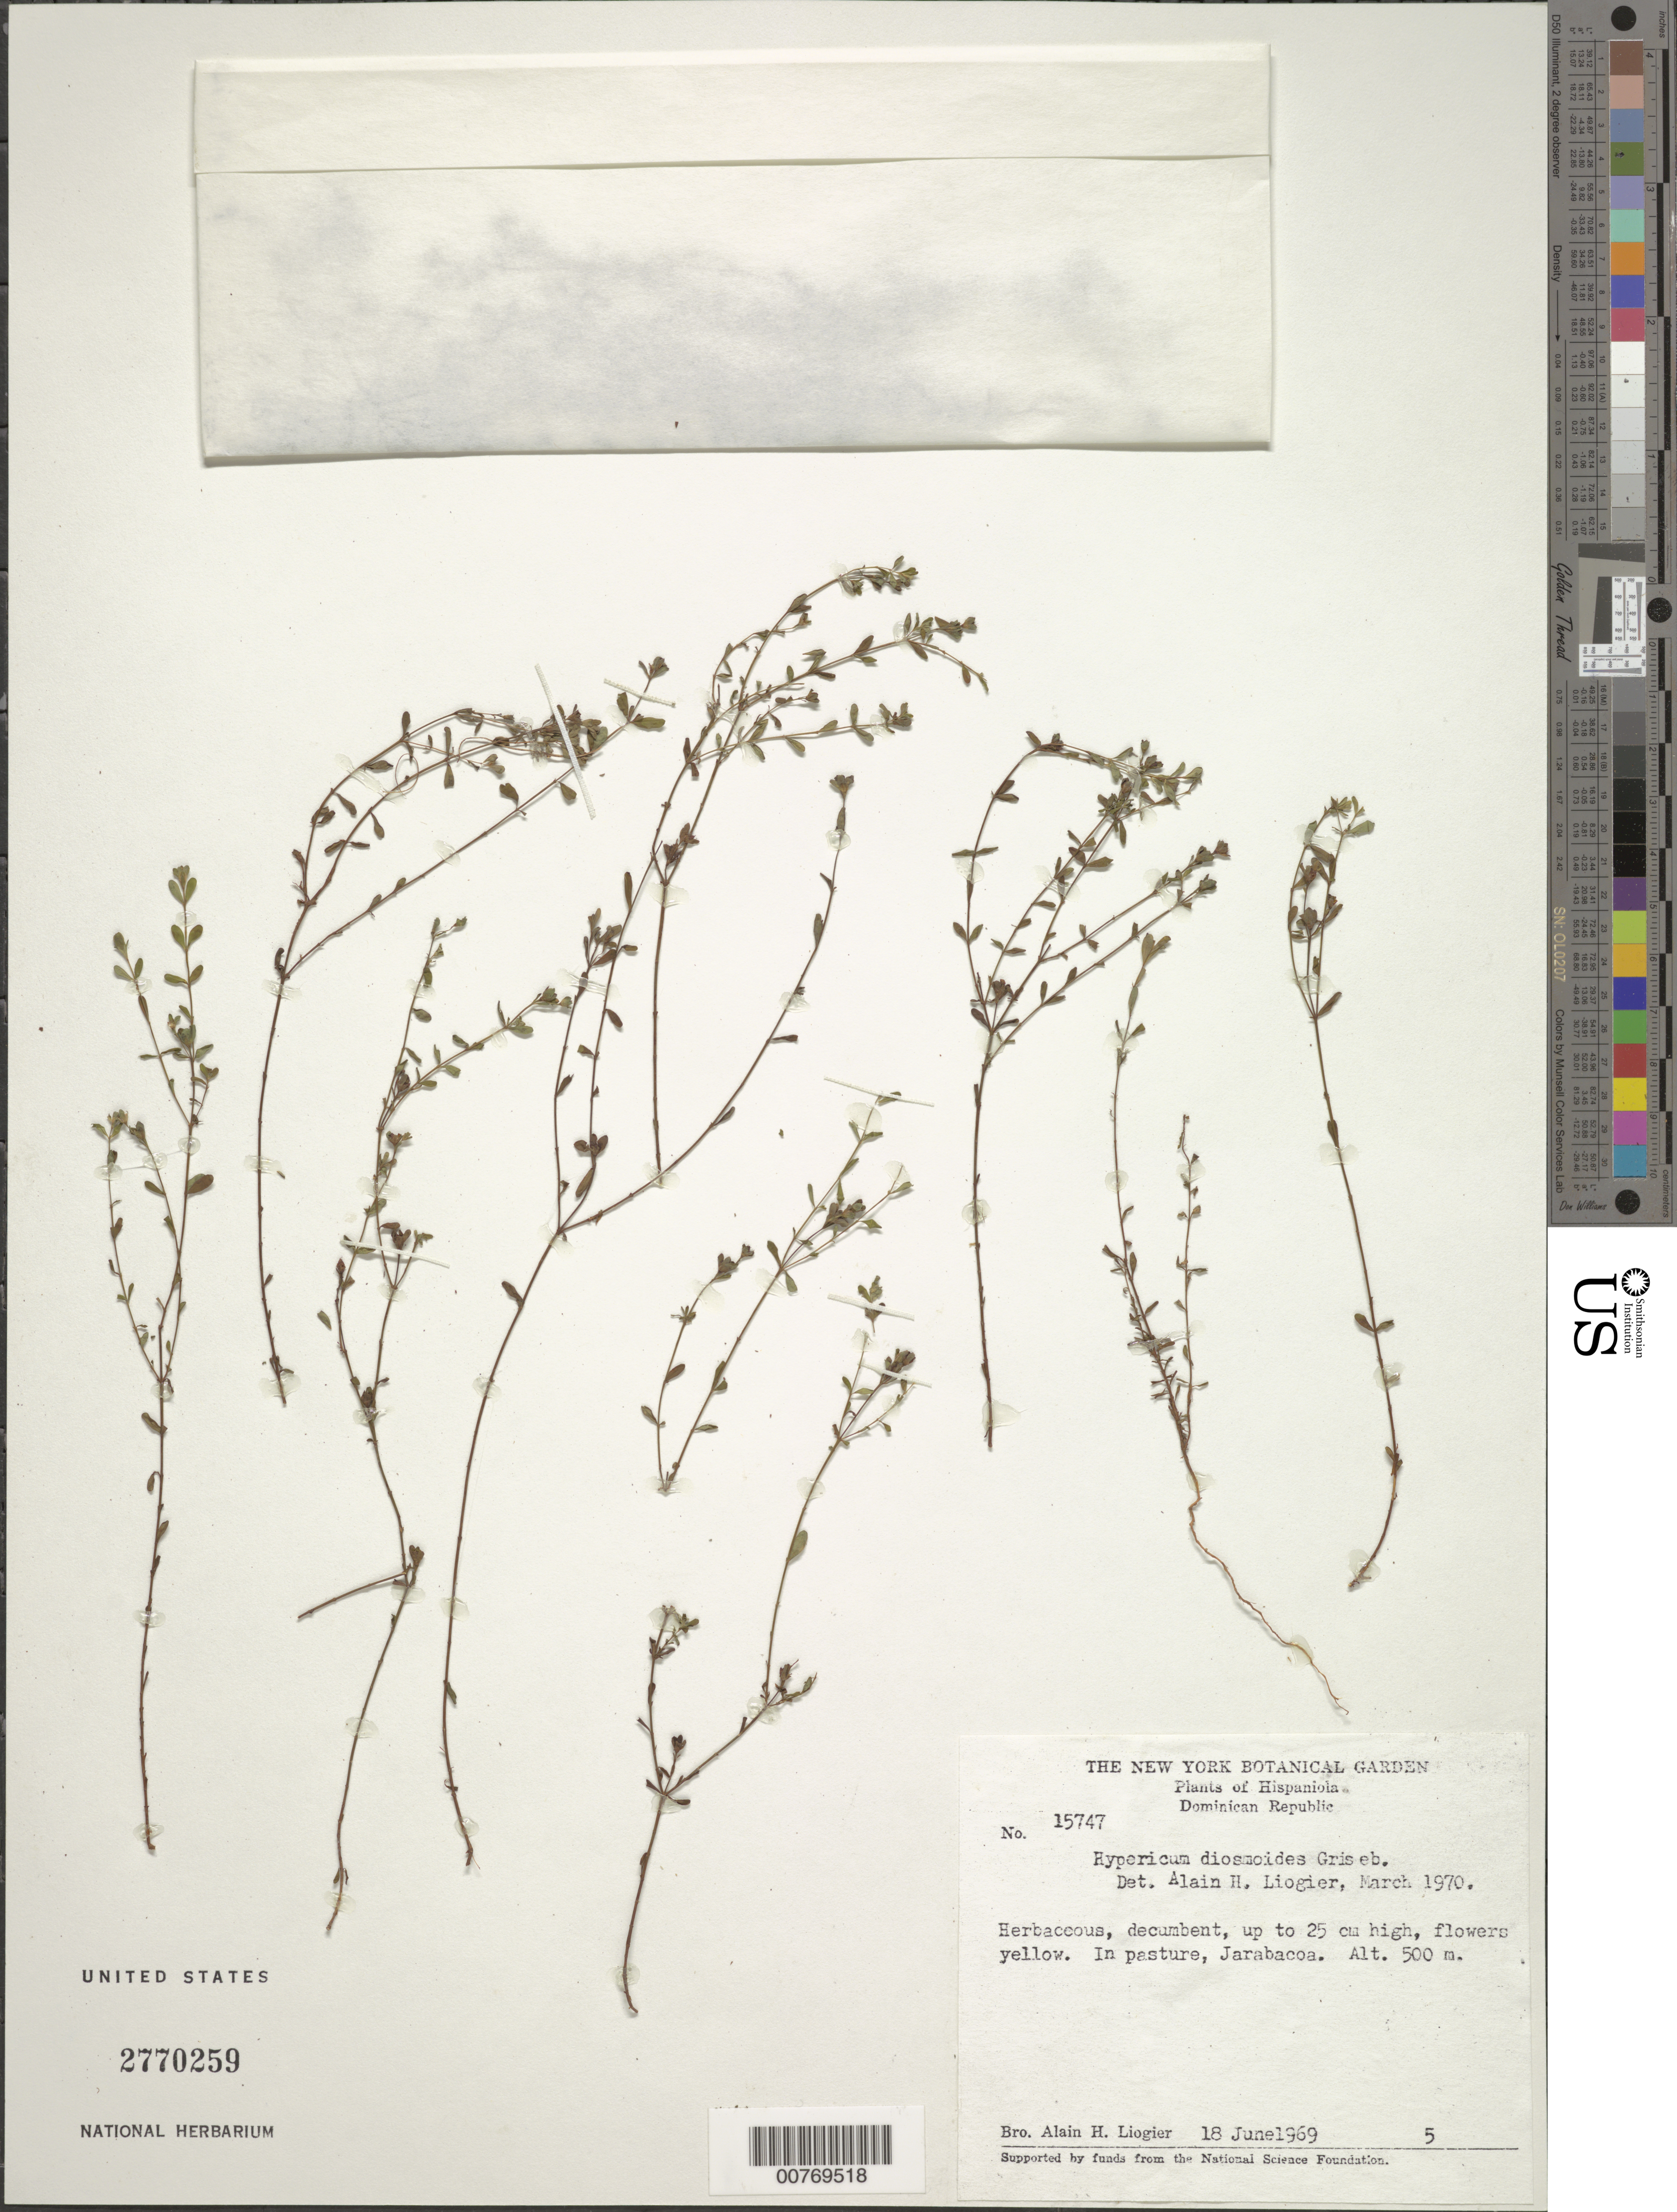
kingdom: Plantae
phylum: Tracheophyta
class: Magnoliopsida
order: Malpighiales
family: Hypericaceae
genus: Hypericum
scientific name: Hypericum diosmoides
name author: Griseb.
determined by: Liogier, Alain H.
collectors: A. H. Liogier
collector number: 15747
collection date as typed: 18 Jun 1969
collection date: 1969-06-18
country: Dominican Republic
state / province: La Vega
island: Hispaniola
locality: Jarabacoa.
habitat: Pasture.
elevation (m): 500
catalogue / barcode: US 2770259